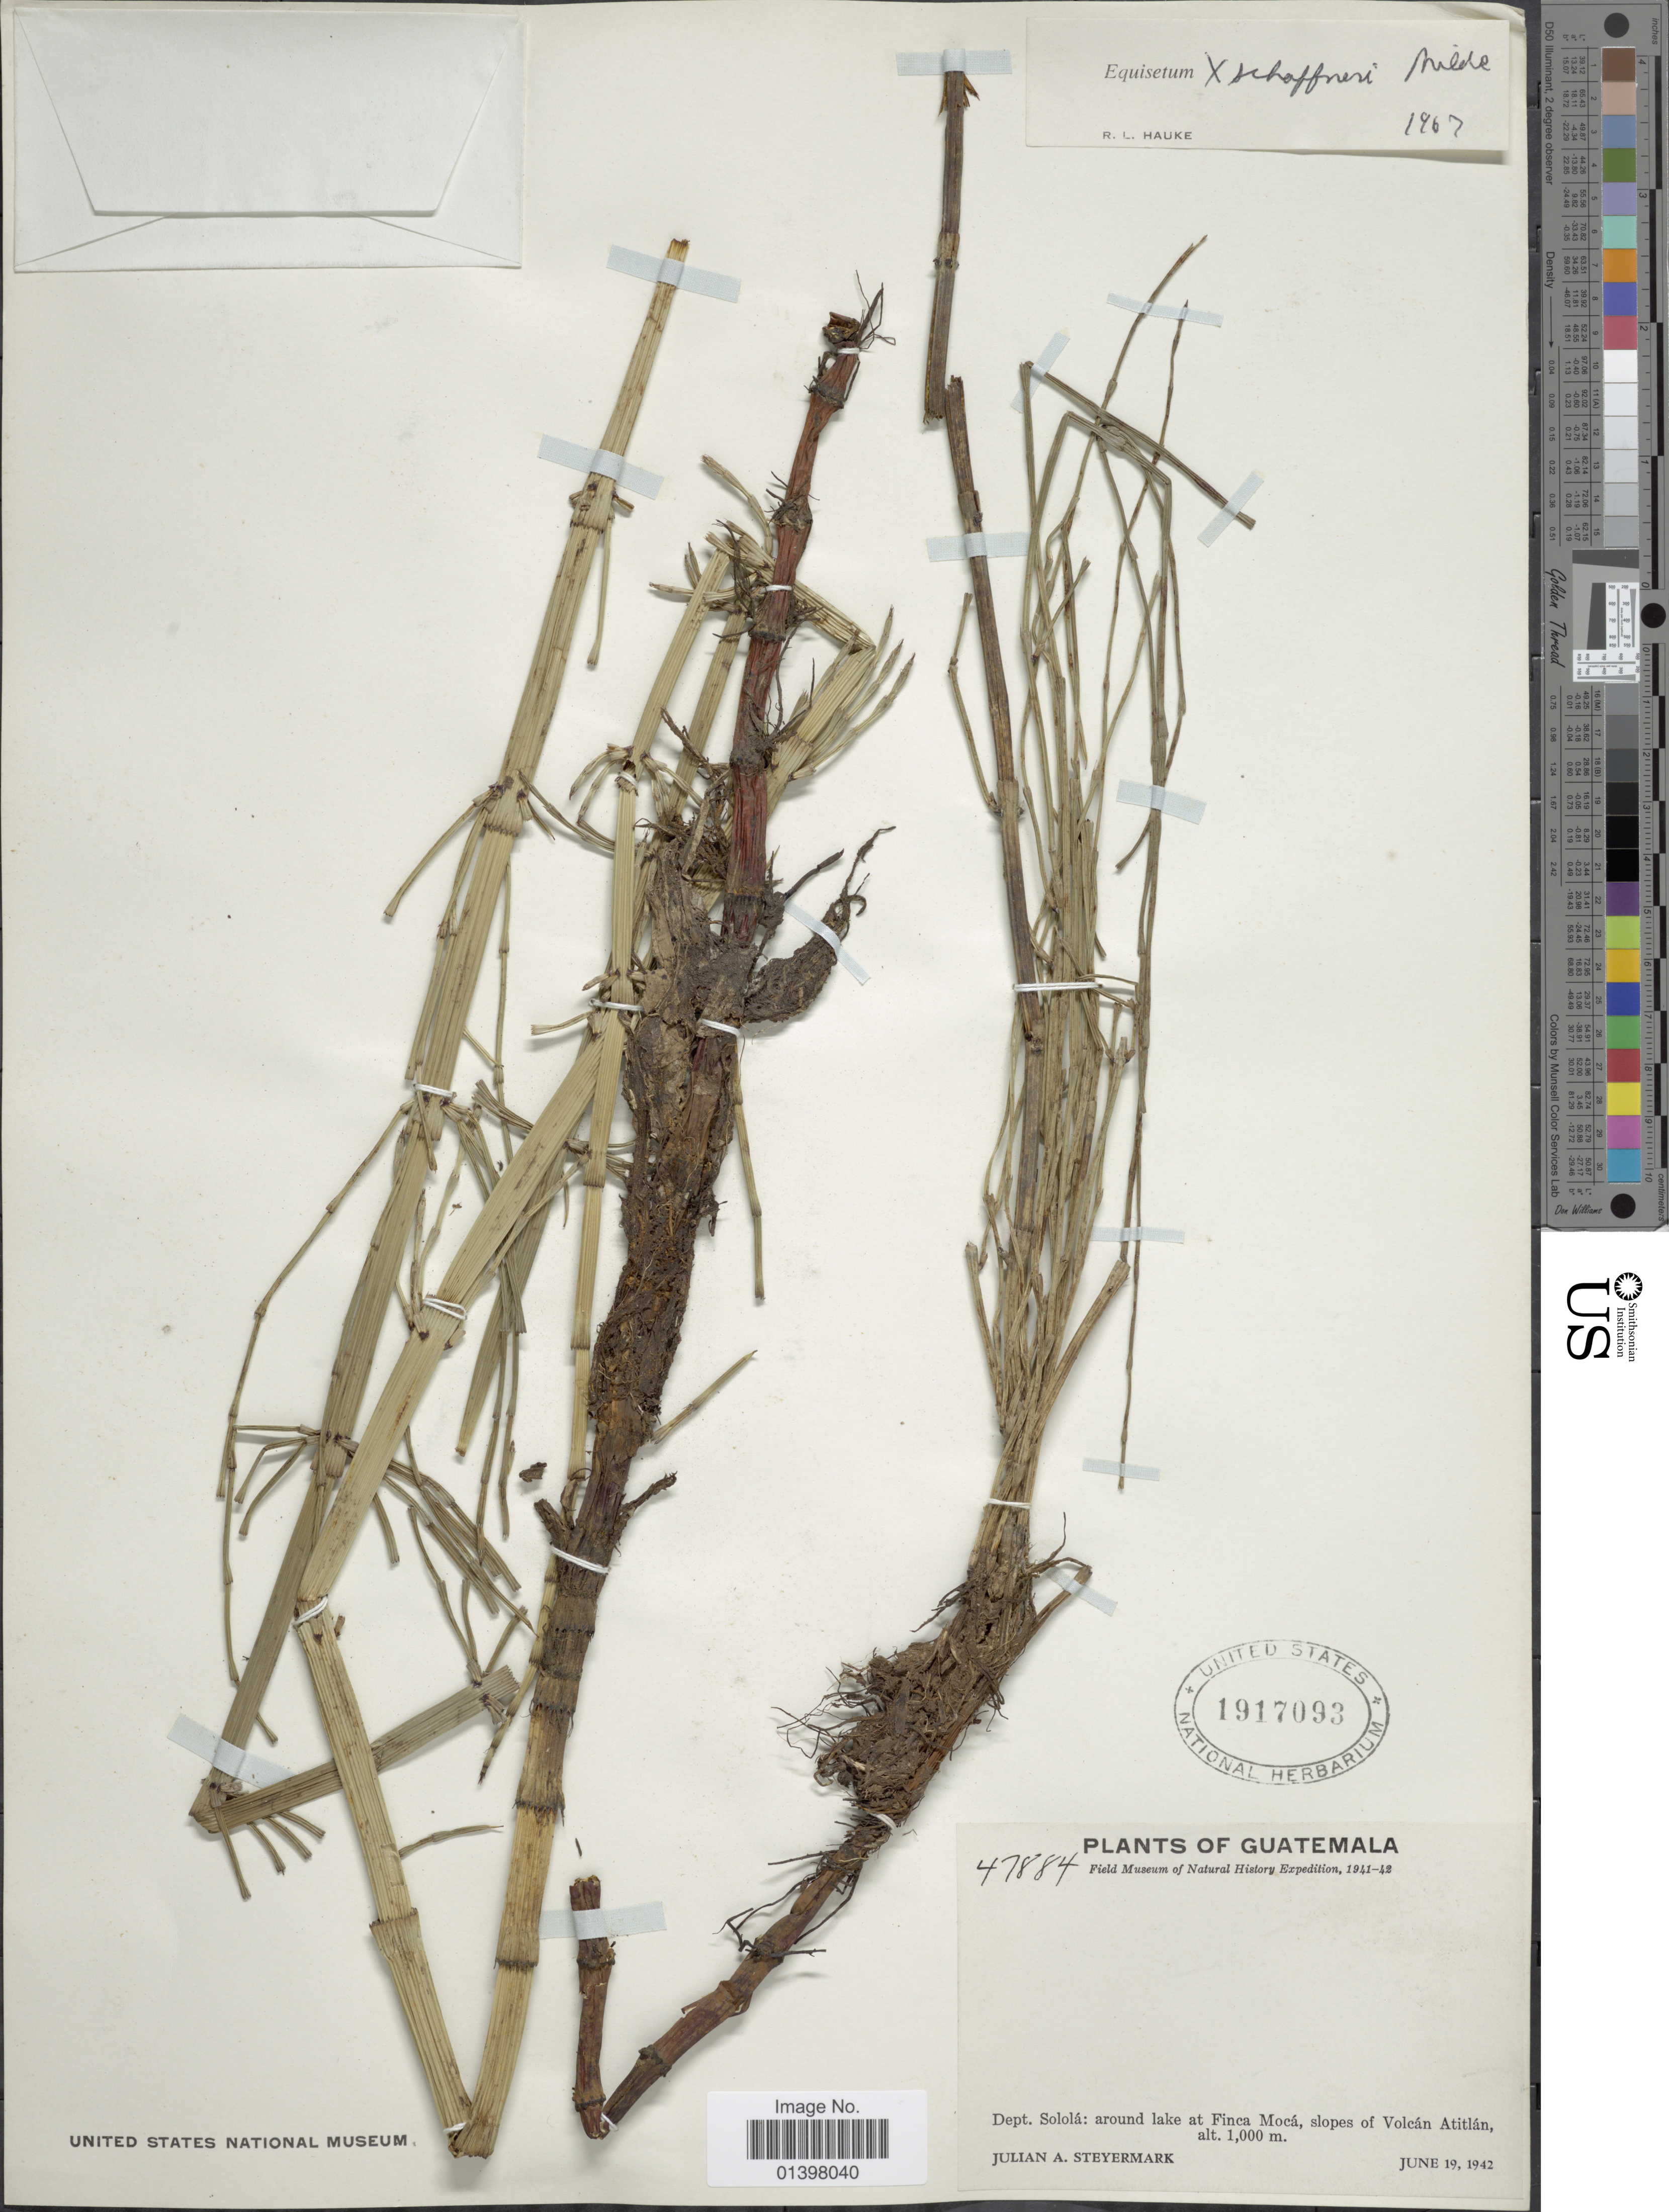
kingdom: Plantae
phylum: Tracheophyta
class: Polypodiopsida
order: Equisetales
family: Equisetaceae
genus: Equisetum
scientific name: Equisetum x schaffneri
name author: J. Milde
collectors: J. Steyermark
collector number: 47884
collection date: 1942-06-19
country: Guatemala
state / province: Sololá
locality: Around lake at Finca Mocá, slopes of Volcán Atitlán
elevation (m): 1000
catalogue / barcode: US 1917093